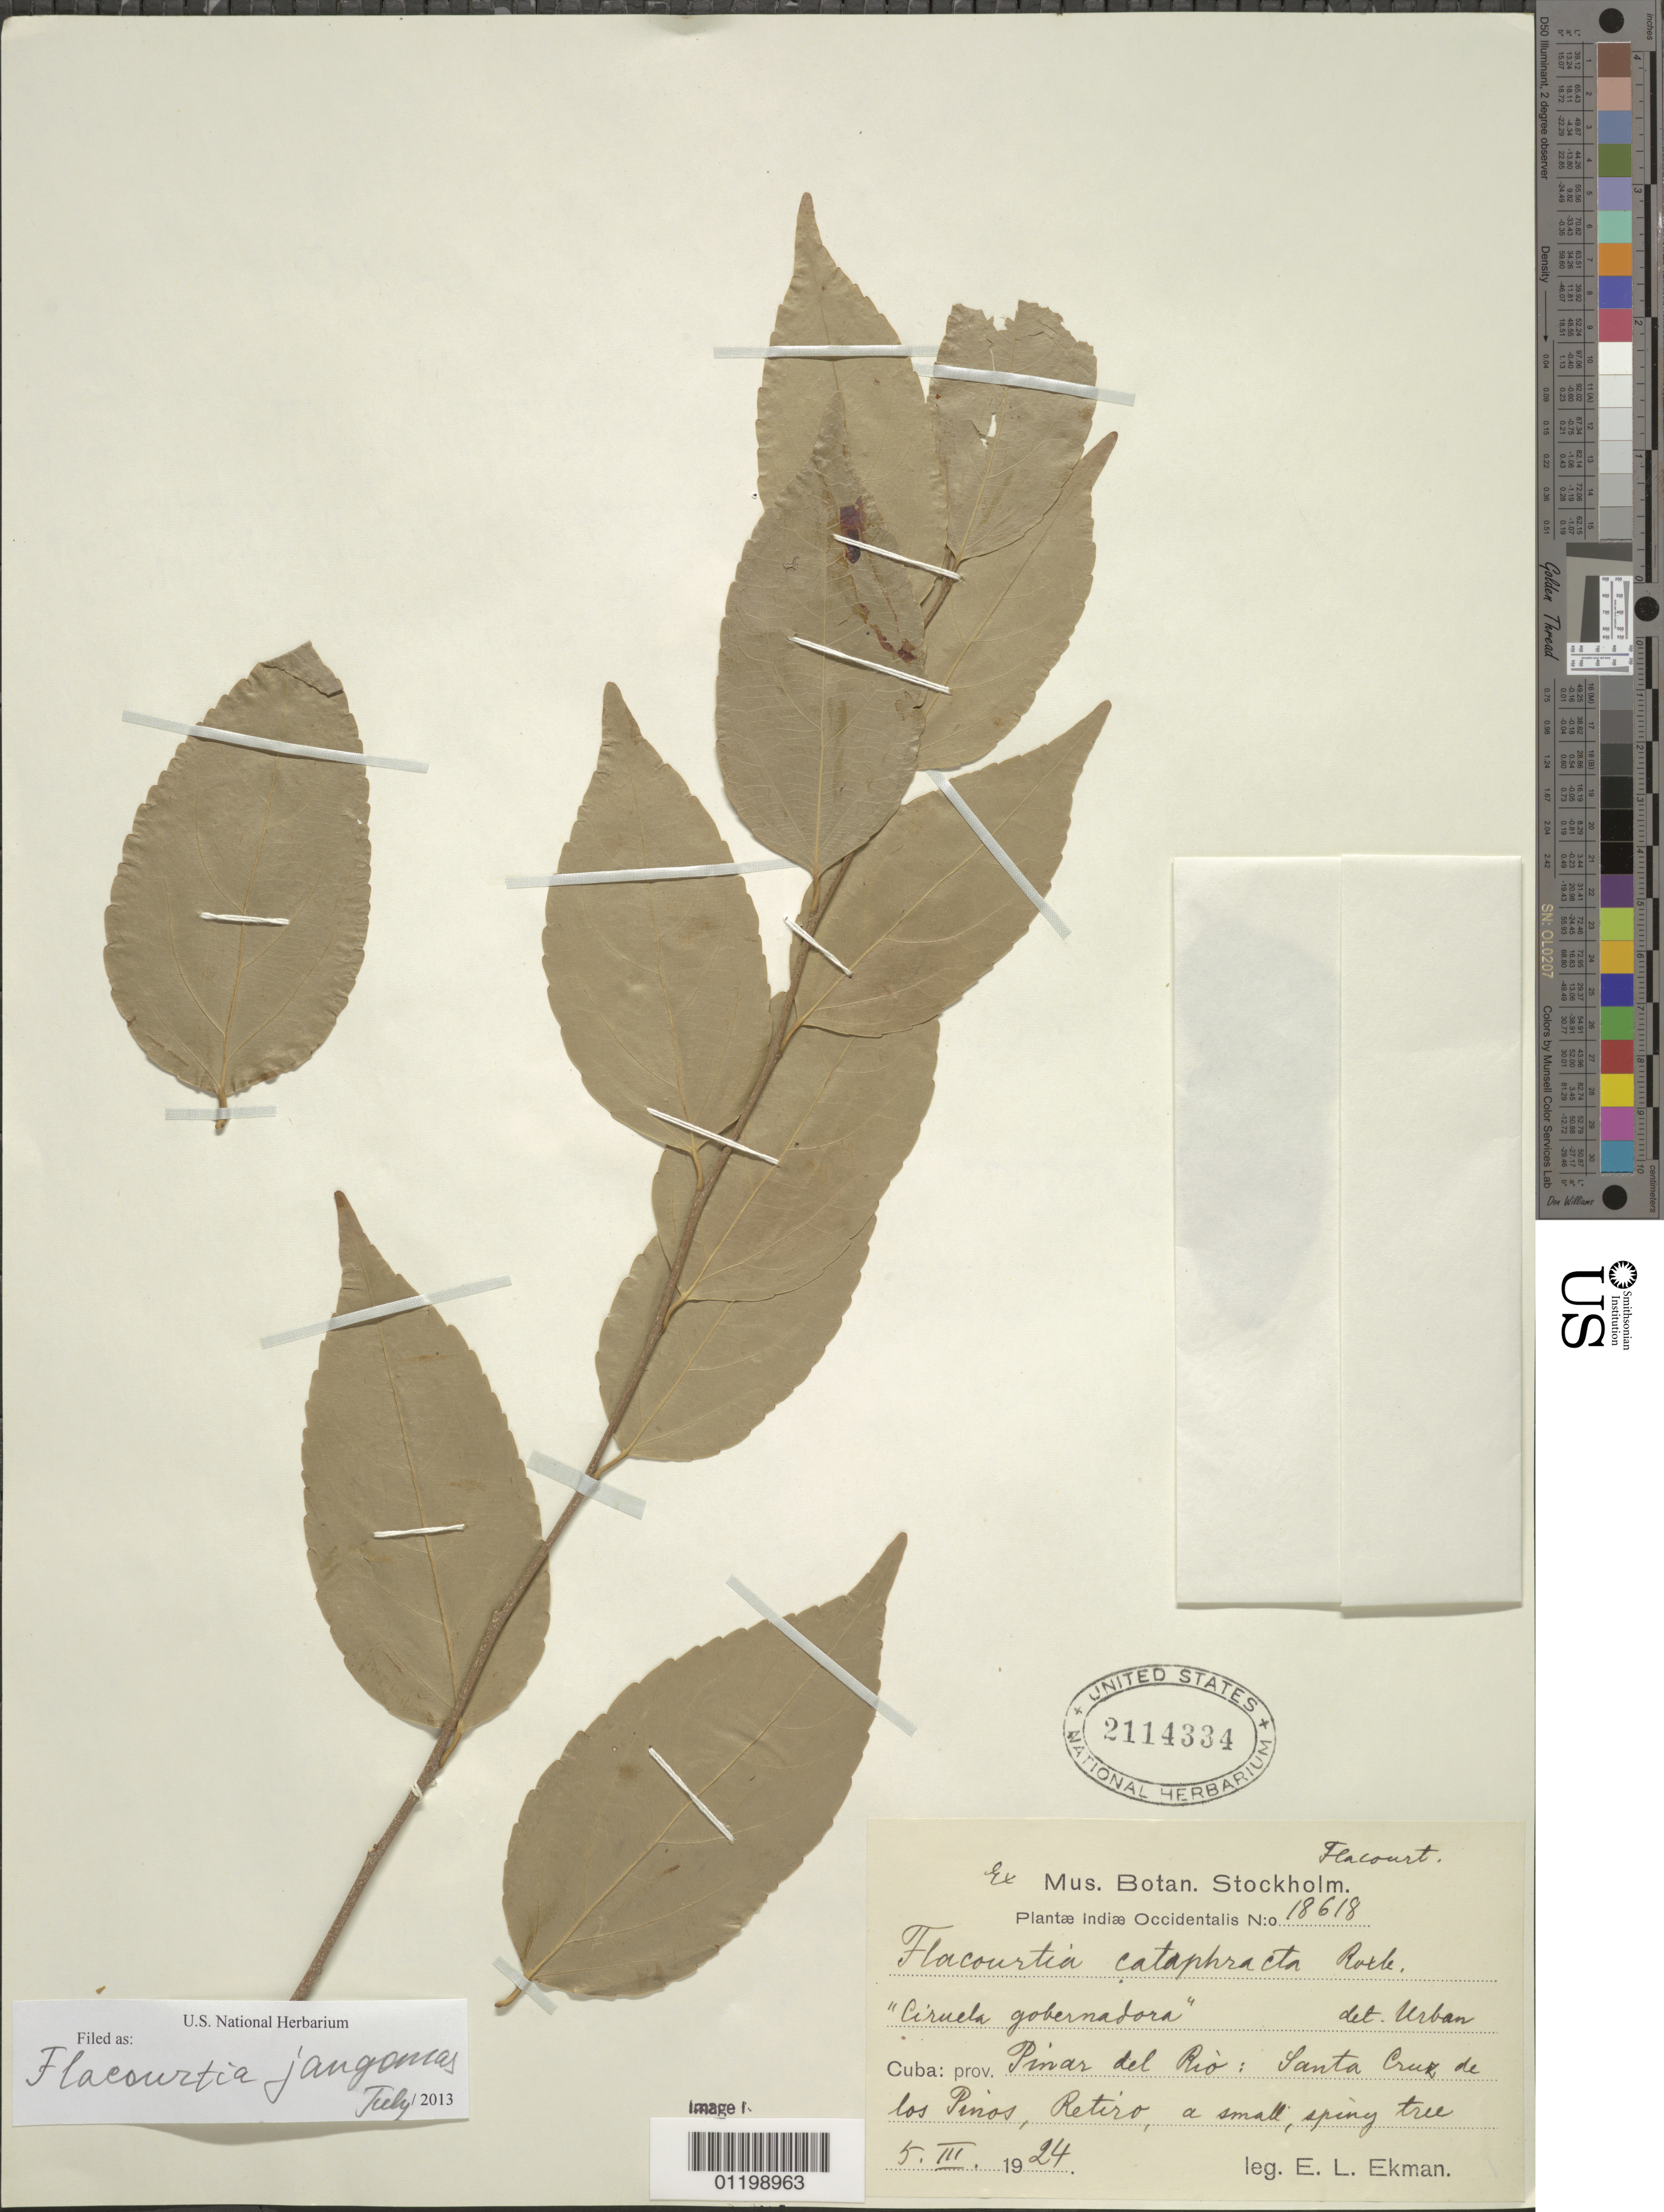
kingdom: Plantae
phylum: Tracheophyta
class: Magnoliopsida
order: Malpighiales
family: Salicaceae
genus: Flacourtia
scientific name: Flacourtia jangomas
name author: (Lour.) Raeusch.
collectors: E. L. Ekman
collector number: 18618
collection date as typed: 05 Mar 1924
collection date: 1924-03-05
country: Cuba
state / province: Pinar del Rio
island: Cuba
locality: Santa Cruz de los Pinos, Retiro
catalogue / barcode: US 2114334